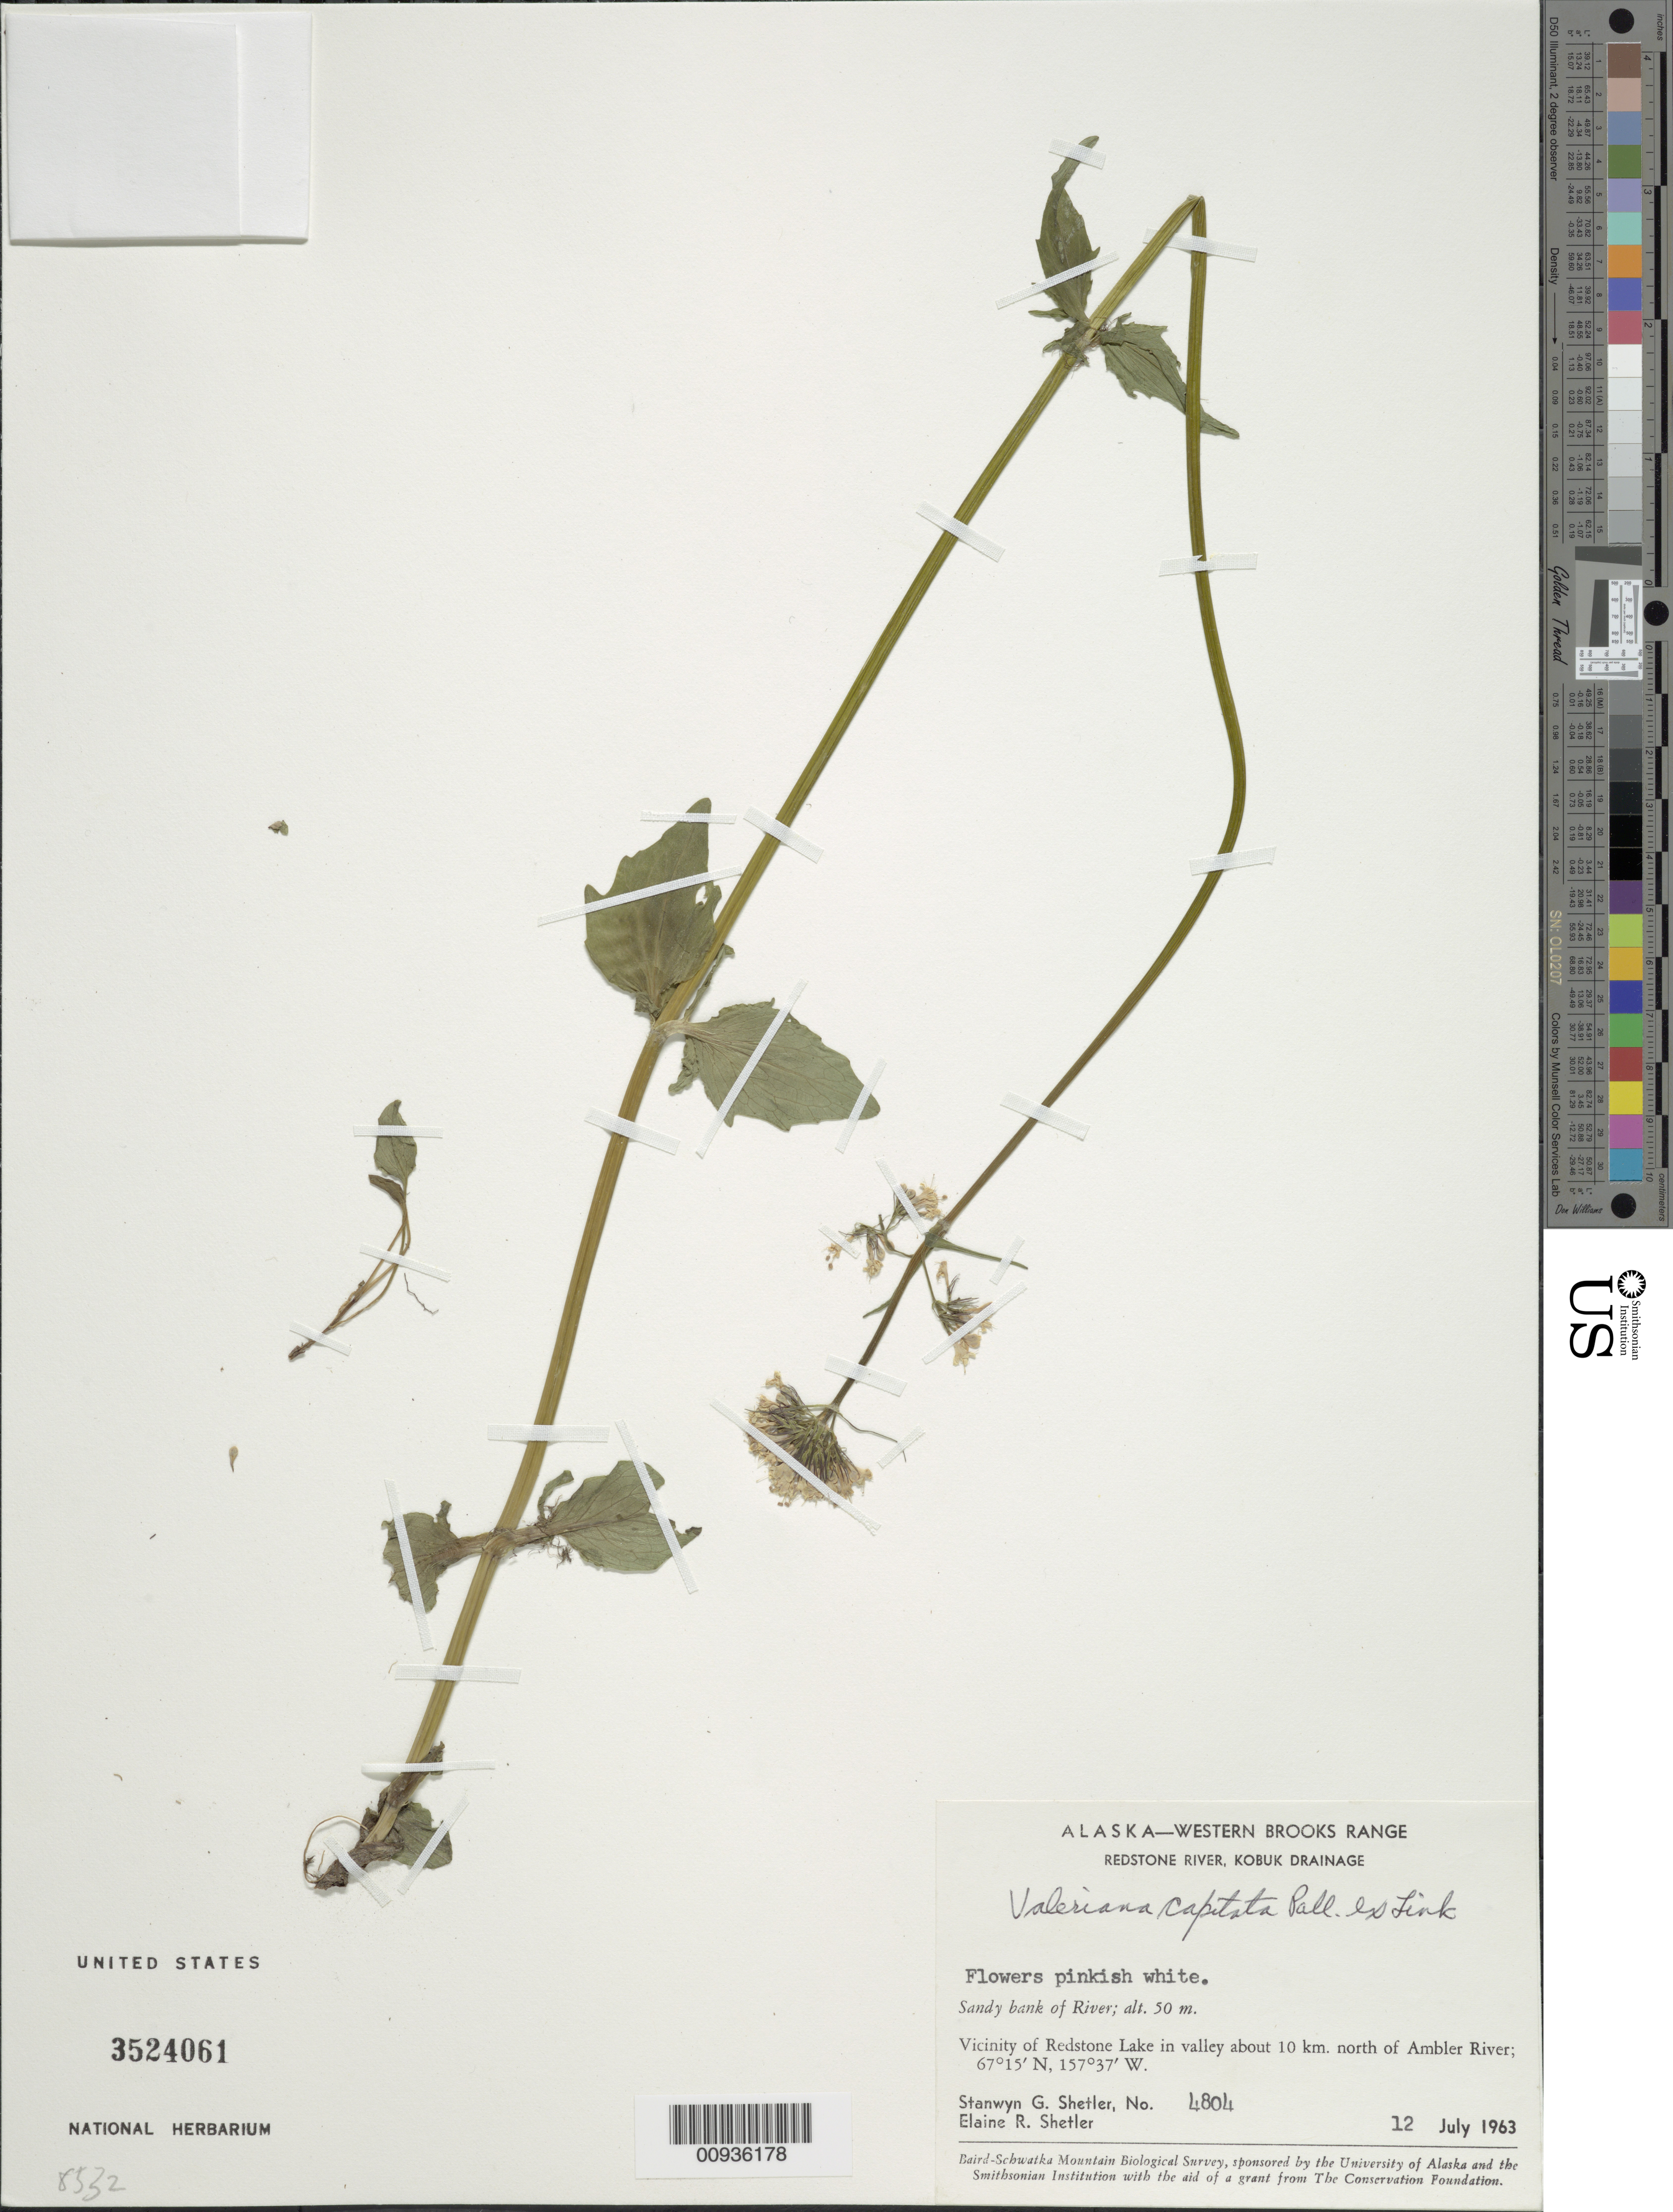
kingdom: Plantae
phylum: Tracheophyta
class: Magnoliopsida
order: Dipsacales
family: Caprifoliaceae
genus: Valeriana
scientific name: Valeriana capitata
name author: Link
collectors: S. Shetler & E. R. Shetler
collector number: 4804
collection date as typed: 12 Jul 1963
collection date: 1963-07-12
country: United States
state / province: Alaska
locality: Vicinity of Redstone Lake in valley about 10 km. north of Ambler River. Western Brooks Range, Redstone River, Kobuk Drainage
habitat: Sandy bank of River.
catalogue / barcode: US 3524061